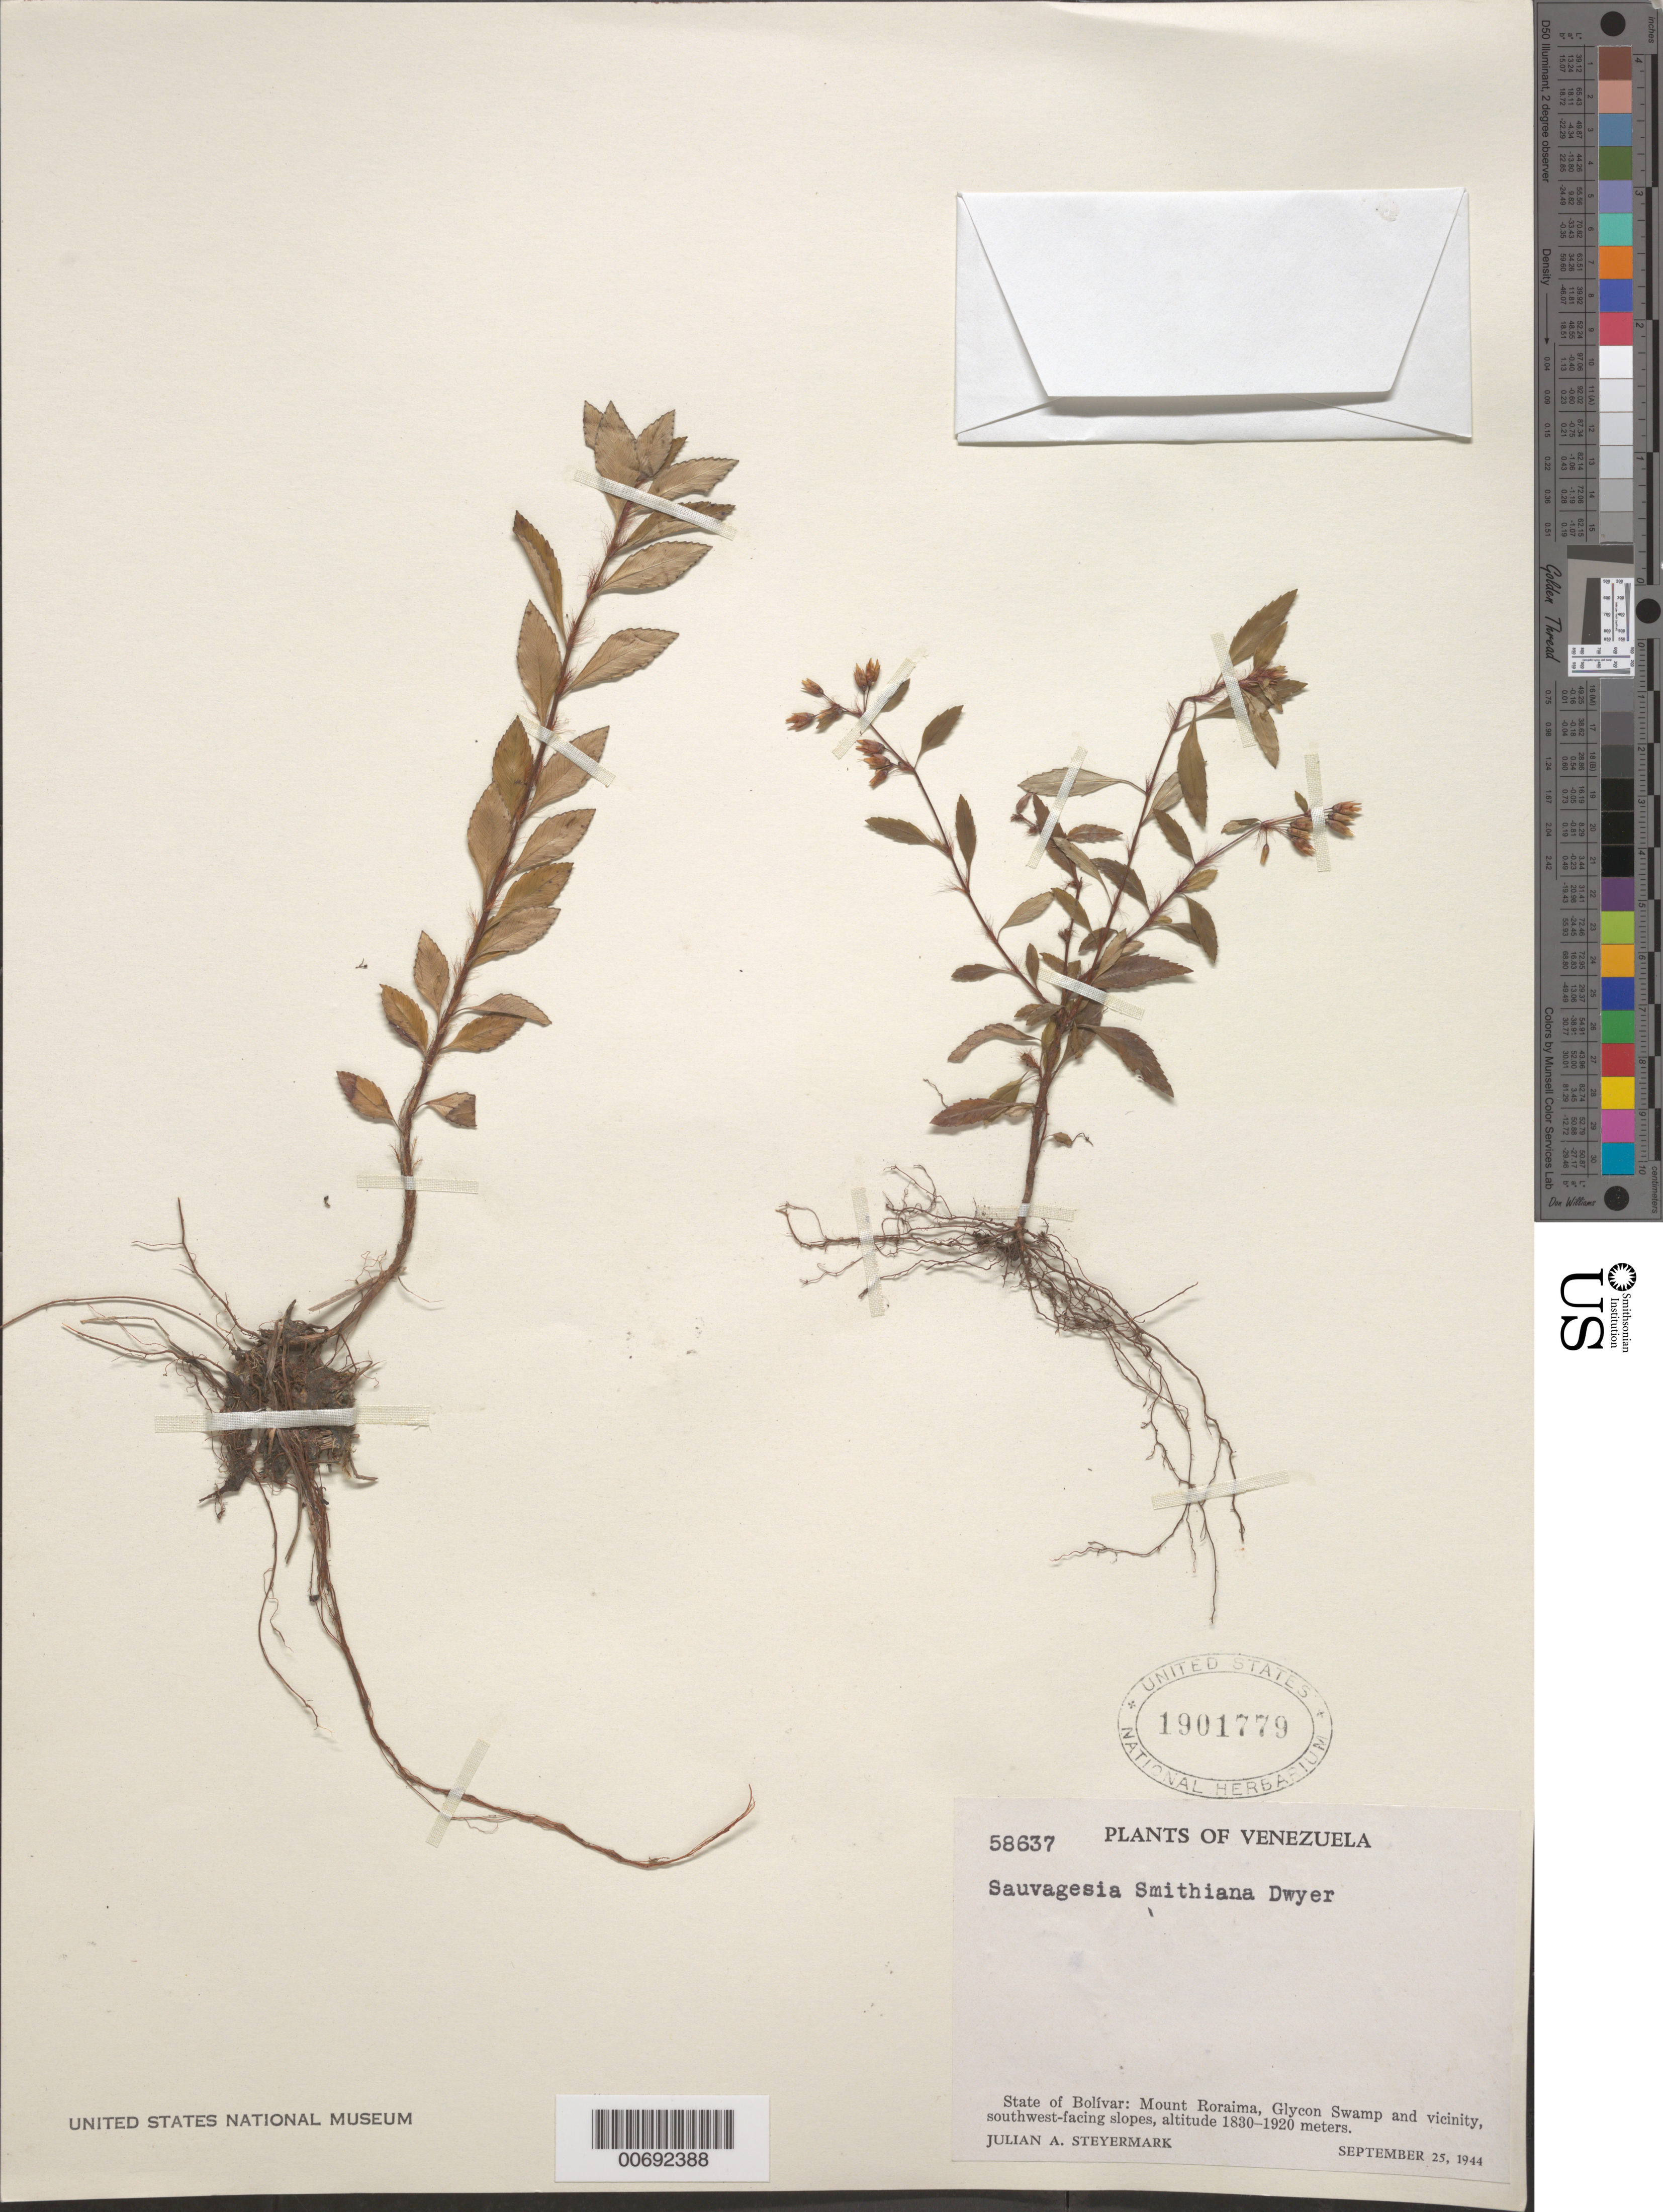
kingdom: Plantae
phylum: Tracheophyta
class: Magnoliopsida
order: Malpighiales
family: Ochnaceae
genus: Sauvagesia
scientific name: Sauvagesia smithiana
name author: Dwyer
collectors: J. Steyermark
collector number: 58637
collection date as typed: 25-Sep-44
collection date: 1944-09-25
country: Venezuela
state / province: Bolívar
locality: Mt. Roraima, Glycon swamp and vic.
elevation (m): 1830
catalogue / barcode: US 1901779